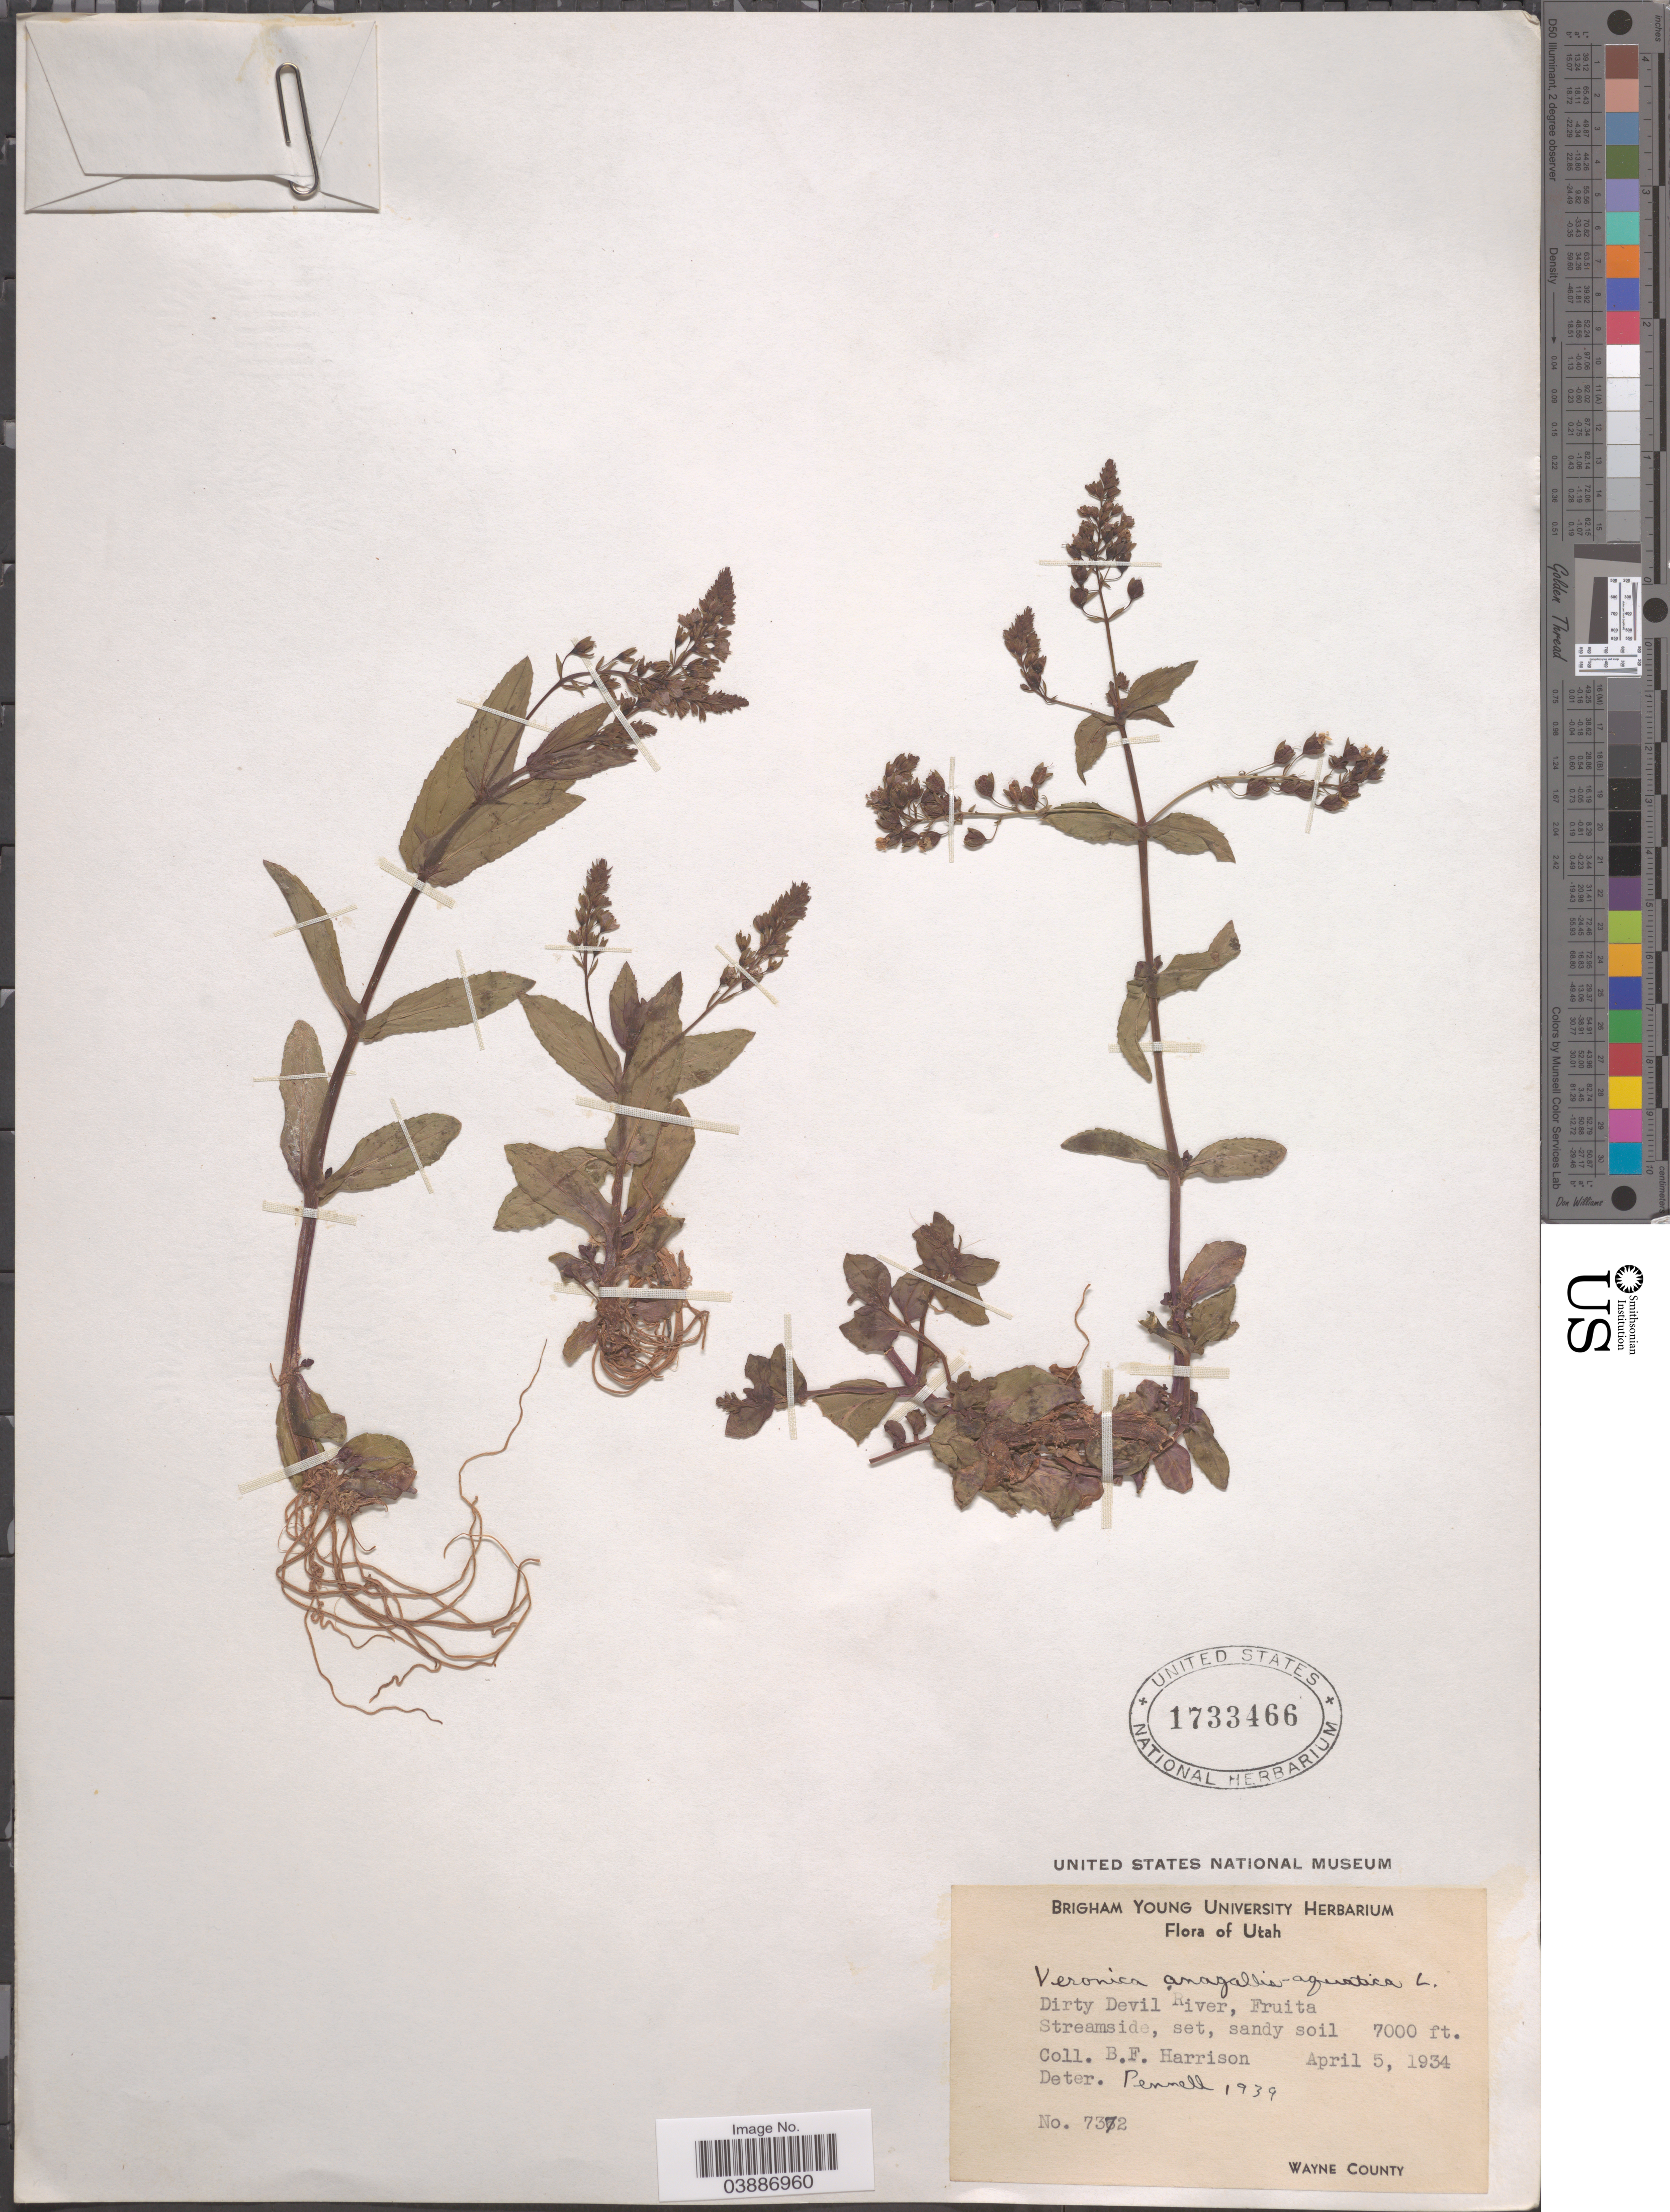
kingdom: Plantae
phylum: Tracheophyta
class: Magnoliopsida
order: Lamiales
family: Plantaginaceae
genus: Veronica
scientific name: Veronica anagallis-aquatica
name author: L.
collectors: B. F. Harrison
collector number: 7372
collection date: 1934-04-05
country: United States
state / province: Utah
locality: Dirty Devil River, Fruita. Wayne County.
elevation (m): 2134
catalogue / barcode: US 1733466